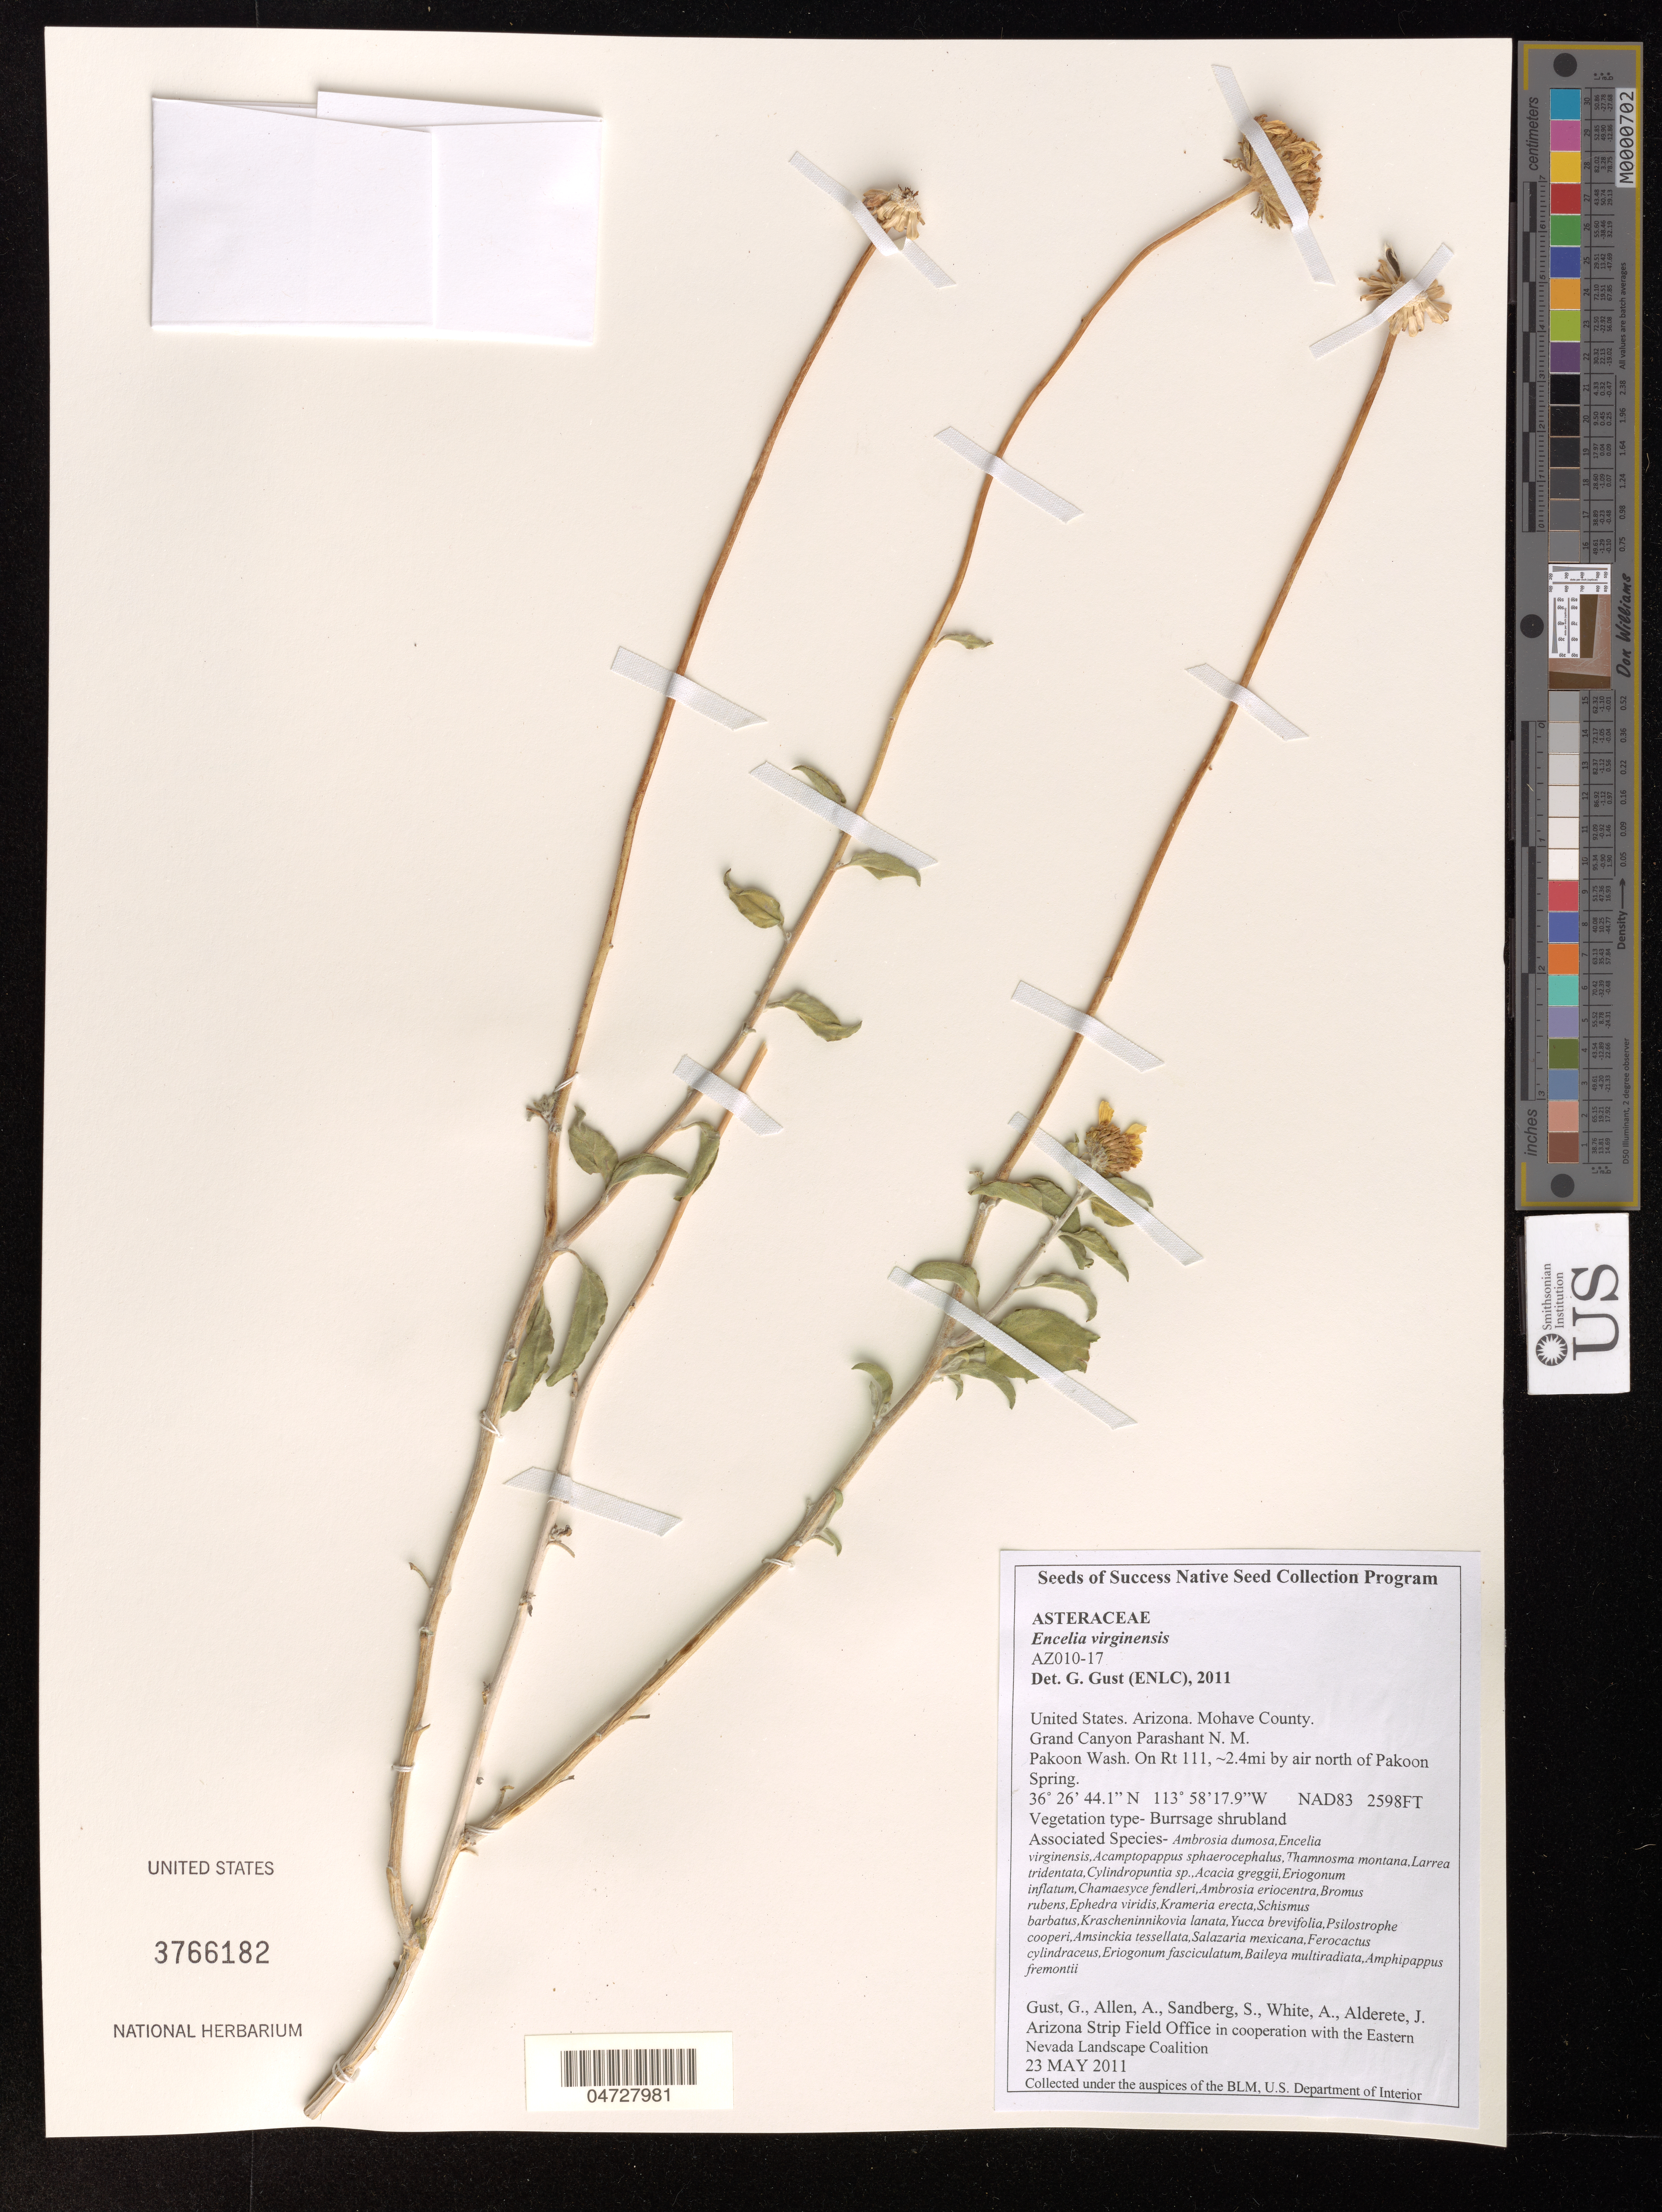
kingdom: Plantae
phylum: Tracheophyta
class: Magnoliopsida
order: Asterales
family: Asteraceae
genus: Encelia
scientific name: Encelia virginensis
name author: A. Nelson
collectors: G. Gust, A. Allen, S. Sandberg & A. White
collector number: AZ010-17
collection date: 2011-05-23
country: United States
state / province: Arizona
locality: Mohave County. Grand Canyon Parashant N. M. Pakoon Wash. On Rt. 111, ~2.4mi by air north of Pakoon Spring.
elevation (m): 792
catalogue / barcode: US 3766182